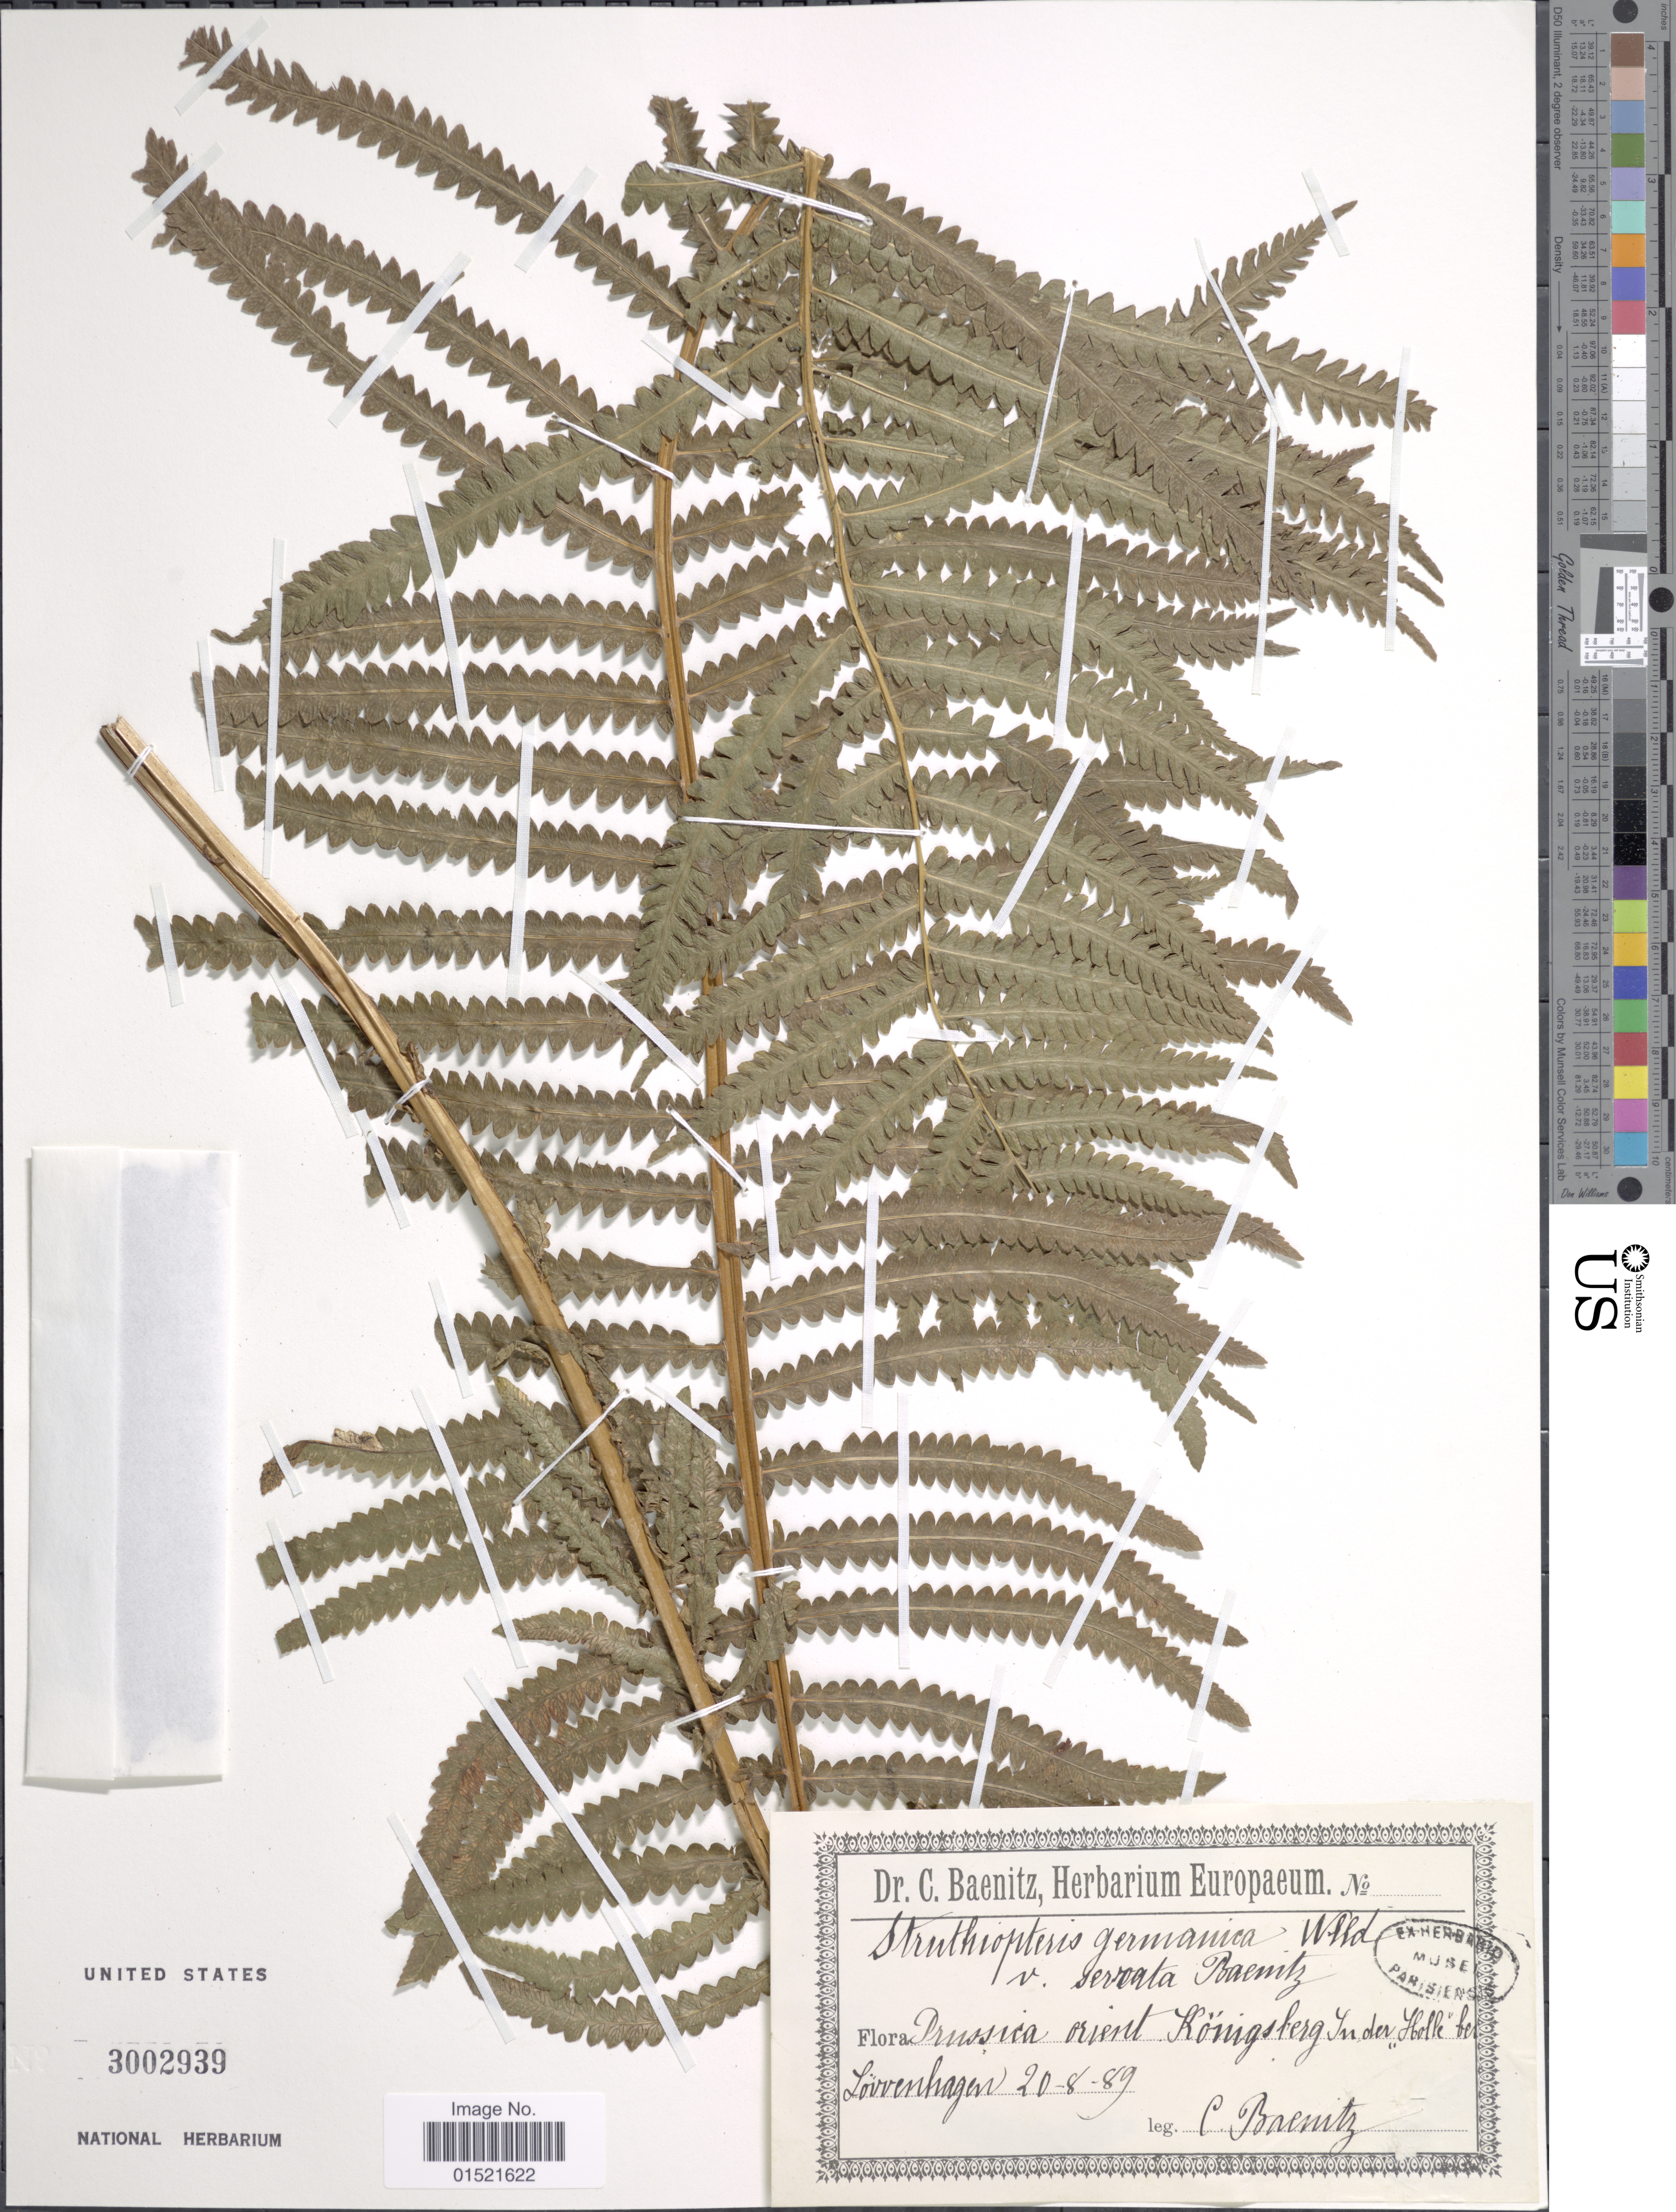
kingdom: Plantae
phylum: Tracheophyta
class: Polypodiopsida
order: Polypodiales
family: Onocleaceae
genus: Matteuccia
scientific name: Matteuccia struthiopteris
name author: (L.) Tod.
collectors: C. G. Baenitz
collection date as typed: Transcribed d/m/y: 20/8/89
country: Germany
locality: Germanica, Prussica orient., Konigsberg in der Holle bei Lovvenhagen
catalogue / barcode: US 3002939